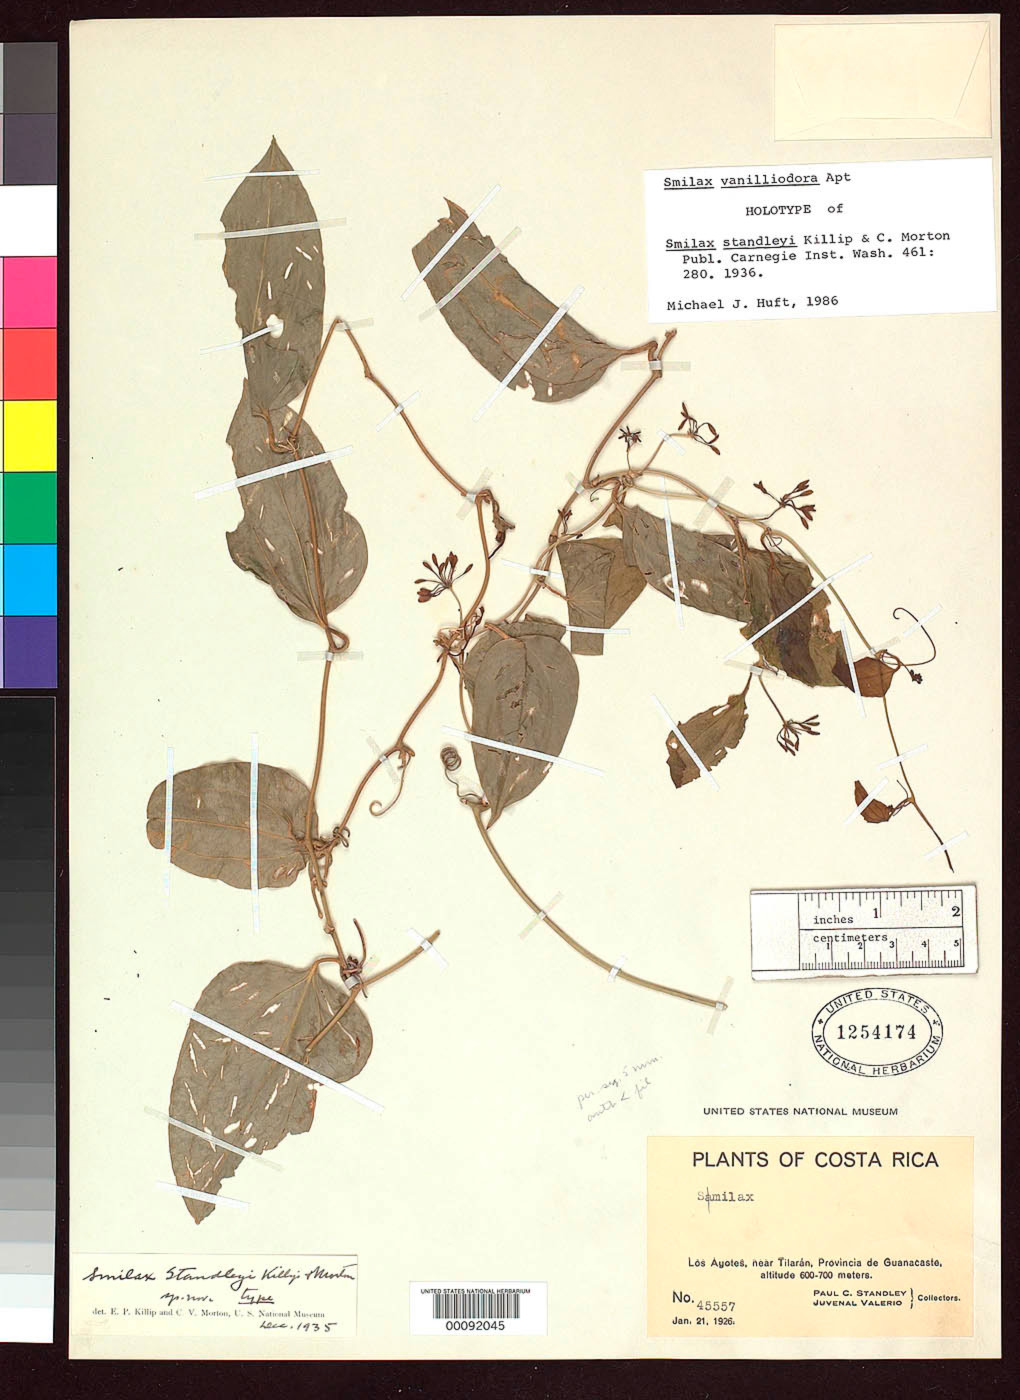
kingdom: Plantae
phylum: Tracheophyta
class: Liliopsida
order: Liliales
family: Smilacaceae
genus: Smilax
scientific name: Smilax standleyi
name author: Killip & C.V. Morton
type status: Holotype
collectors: P. C. Standley & J. Valerio R.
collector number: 45557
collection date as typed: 21 Jan 1926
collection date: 1926-01-21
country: Costa Rica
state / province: Guanacaste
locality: Los Ayotes, near Tilarán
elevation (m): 600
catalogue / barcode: US 1254174